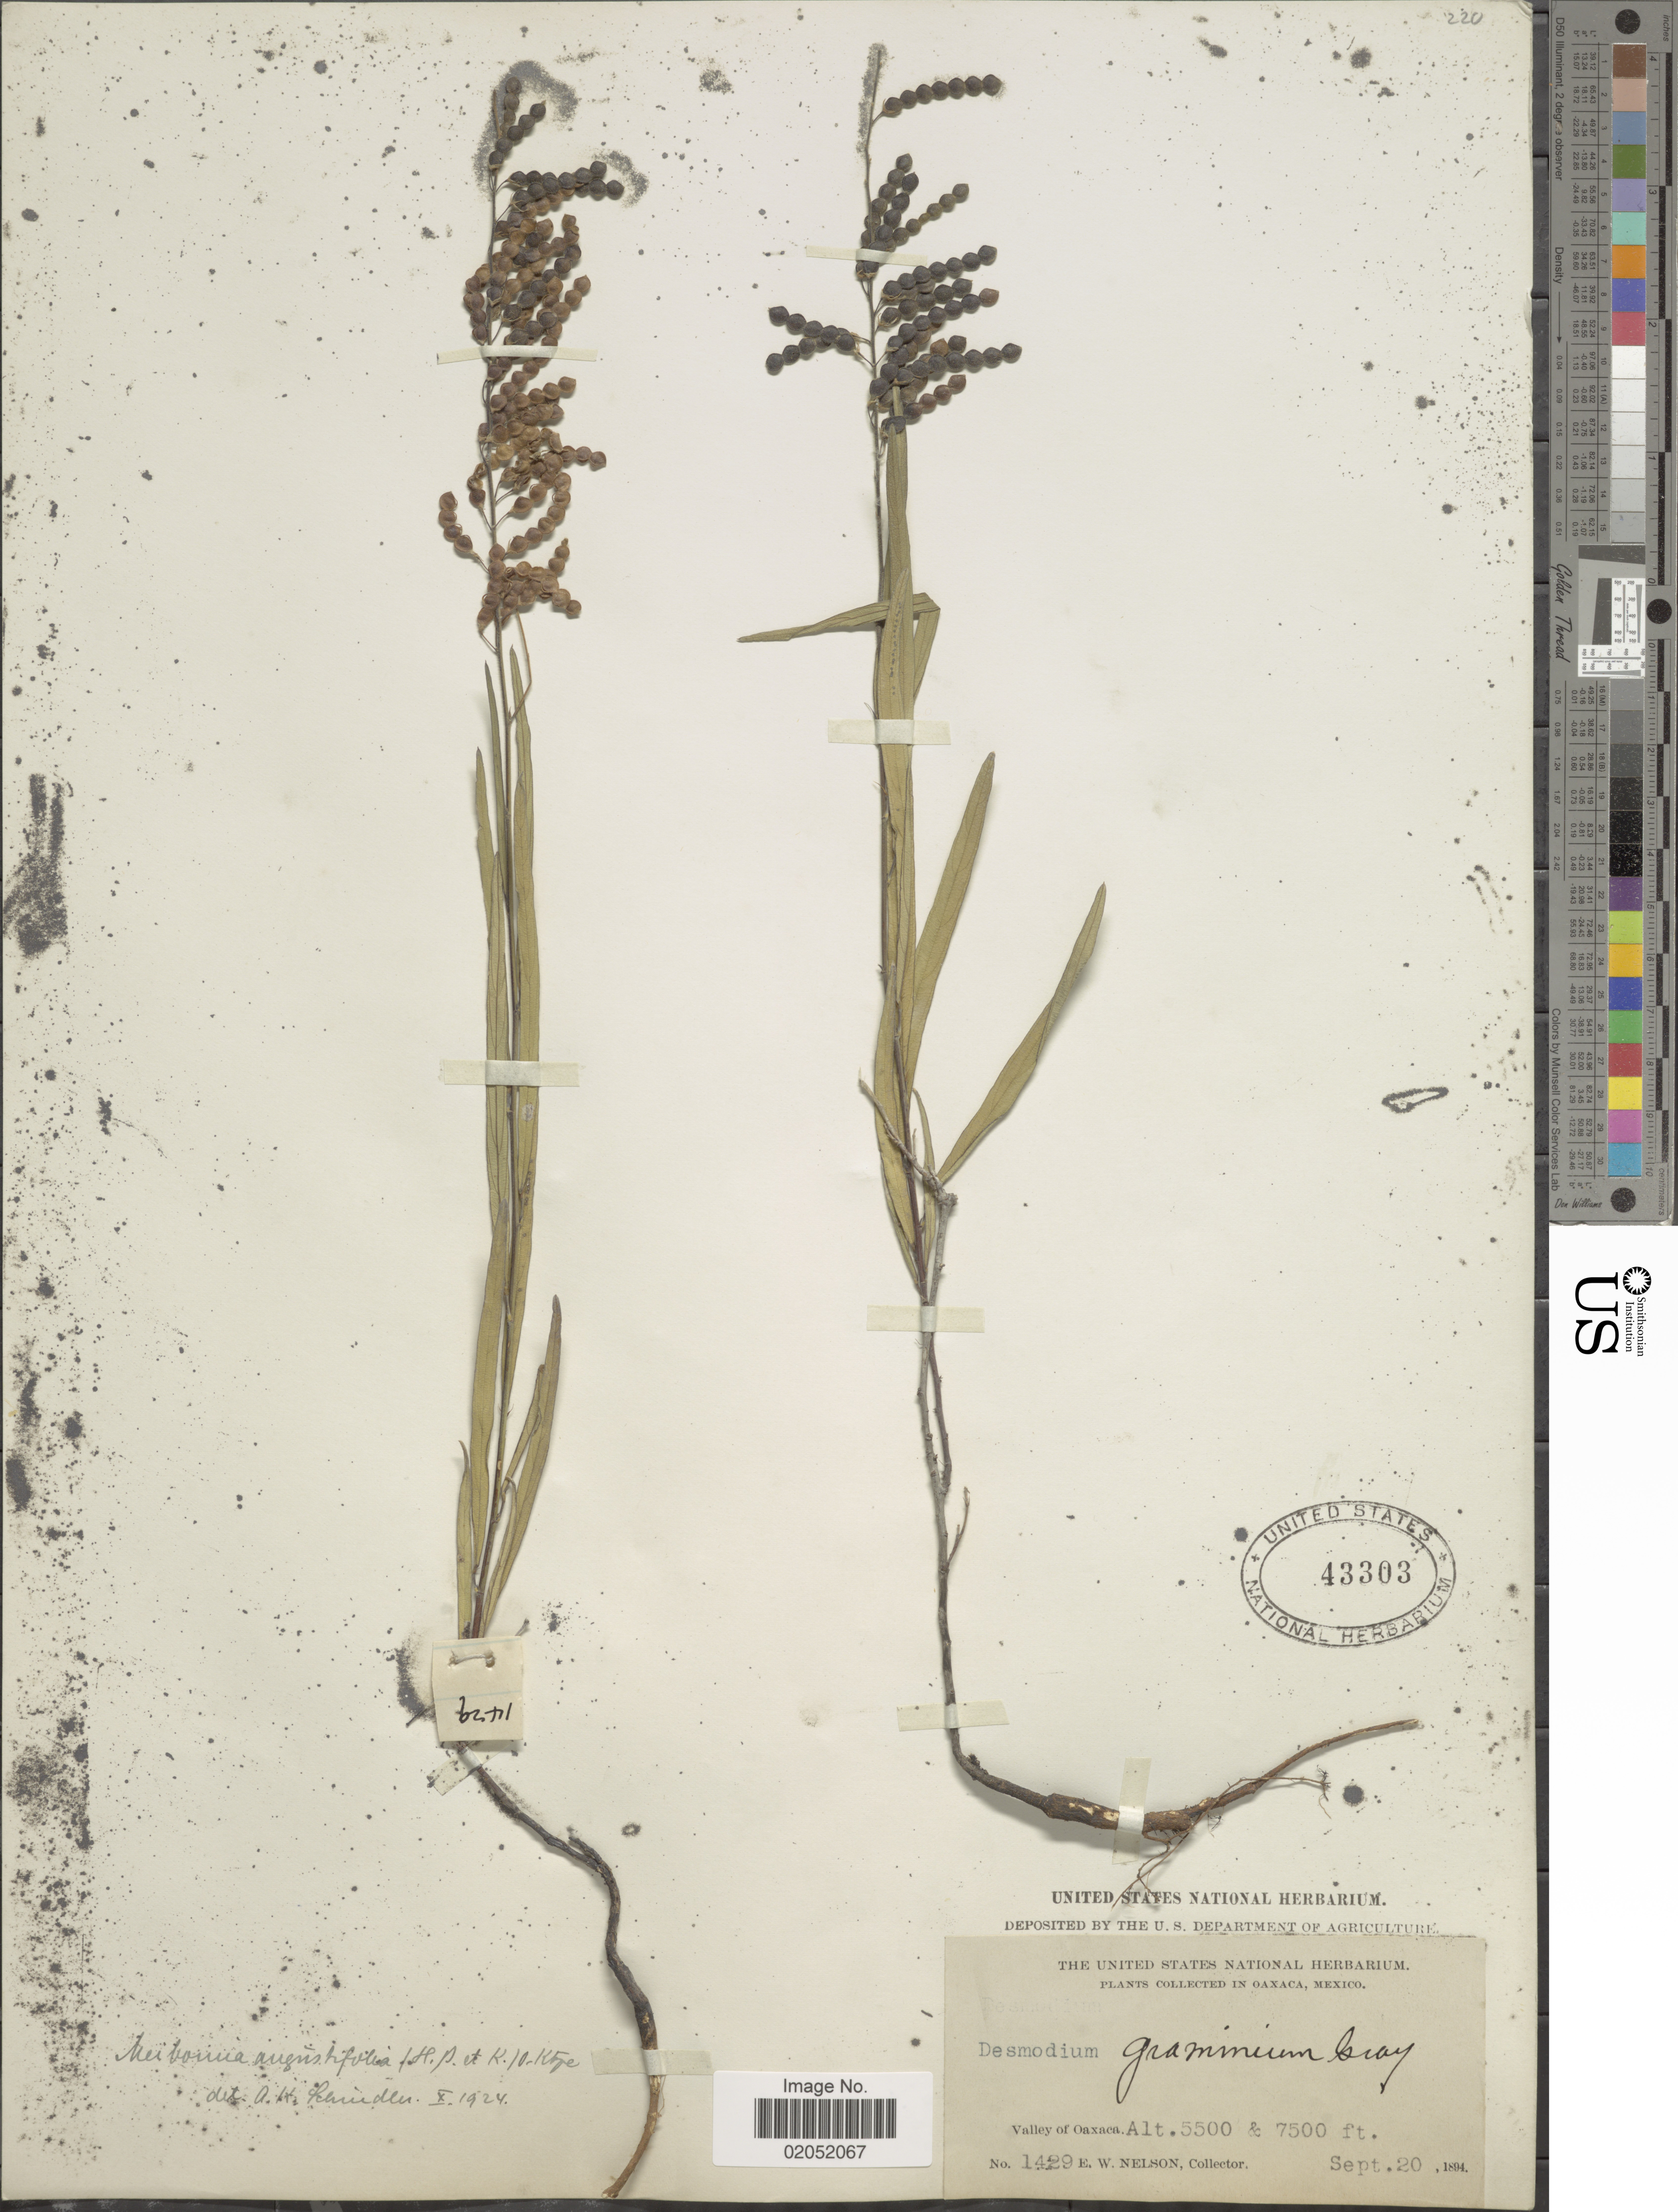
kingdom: Plantae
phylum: Tracheophyta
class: Magnoliopsida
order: Fabales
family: Fabaceae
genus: Desmodium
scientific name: Desmodium angustifolium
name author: (Kunth) DC.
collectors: E. W. Nelson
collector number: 1429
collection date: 1894-09-20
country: Mexico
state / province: Oaxaca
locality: Valley of Oaxaca,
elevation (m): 1676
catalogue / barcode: US 43303